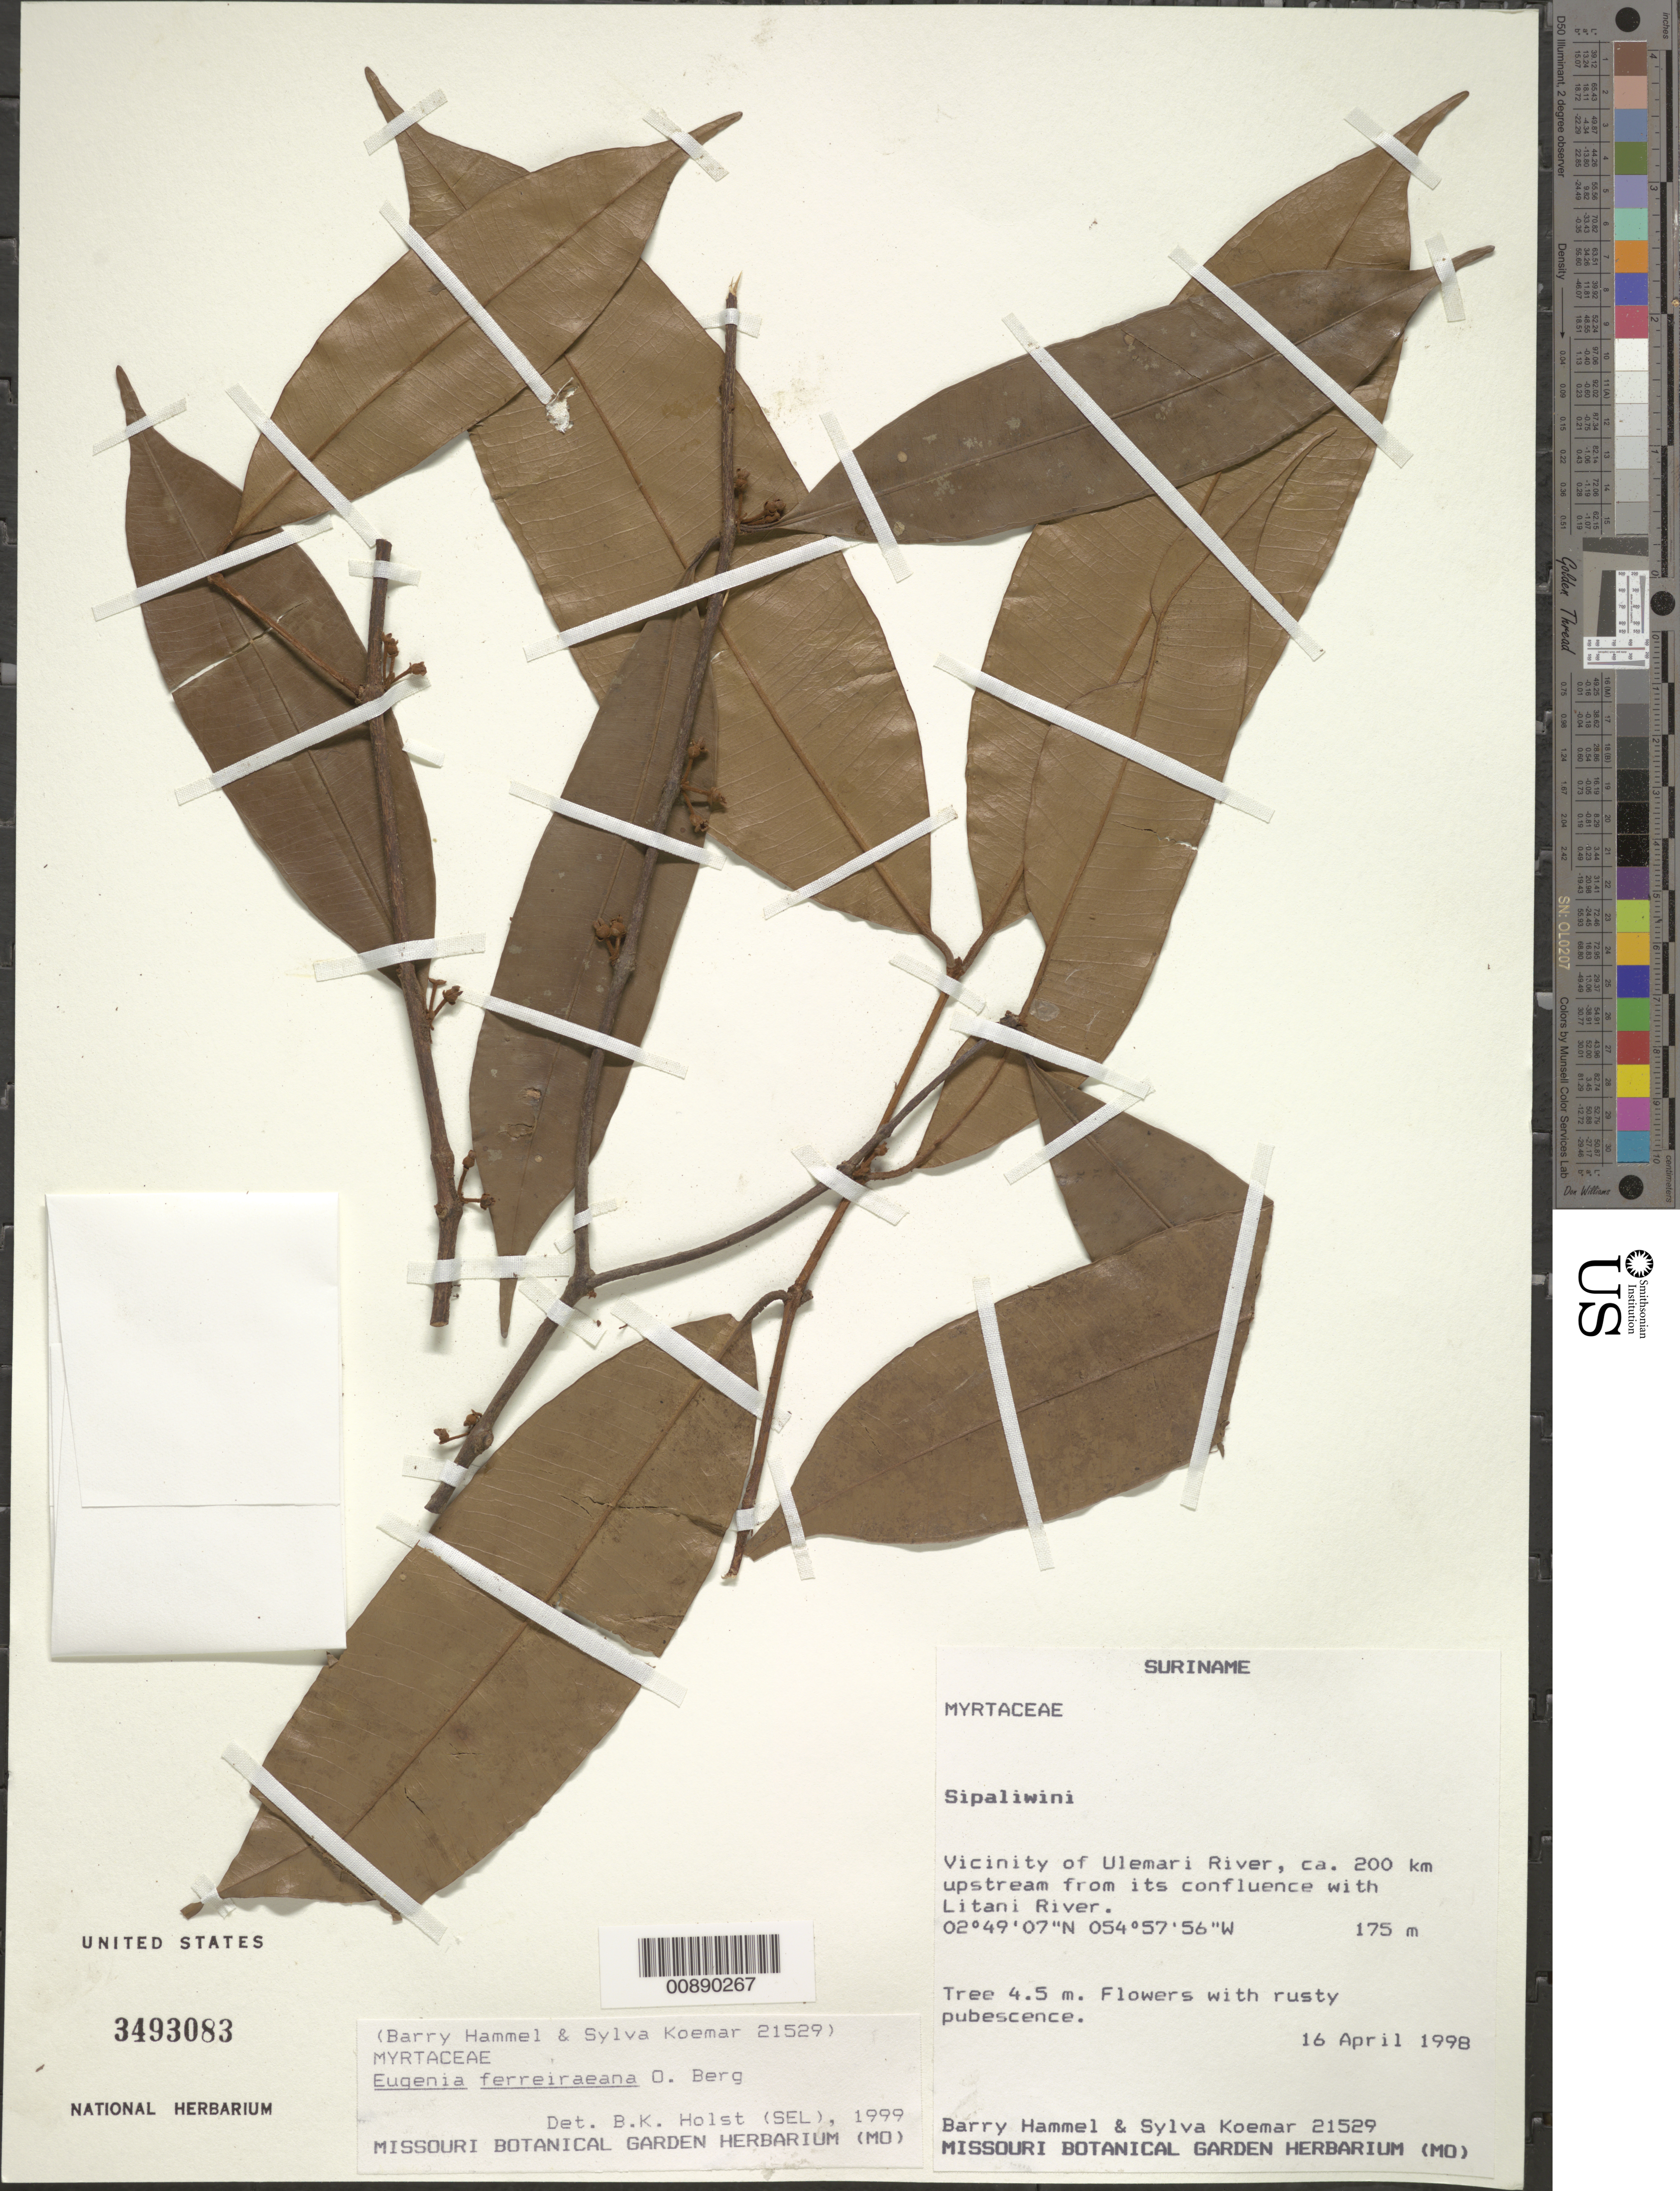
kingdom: Plantae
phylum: Tracheophyta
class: Magnoliopsida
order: Myrtales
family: Myrtaceae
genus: Eugenia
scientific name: Eugenia ferreiraeana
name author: O. Berg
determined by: Holst, Bruce K.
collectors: B. Hammel & S. Koemar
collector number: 21529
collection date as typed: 16-Apr-98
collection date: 1998-04-16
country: Suriname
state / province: Sipaliwini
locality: Ulemari R., ca. 200 km upstream from confl. with Litani R.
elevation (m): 175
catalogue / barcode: US 3493083